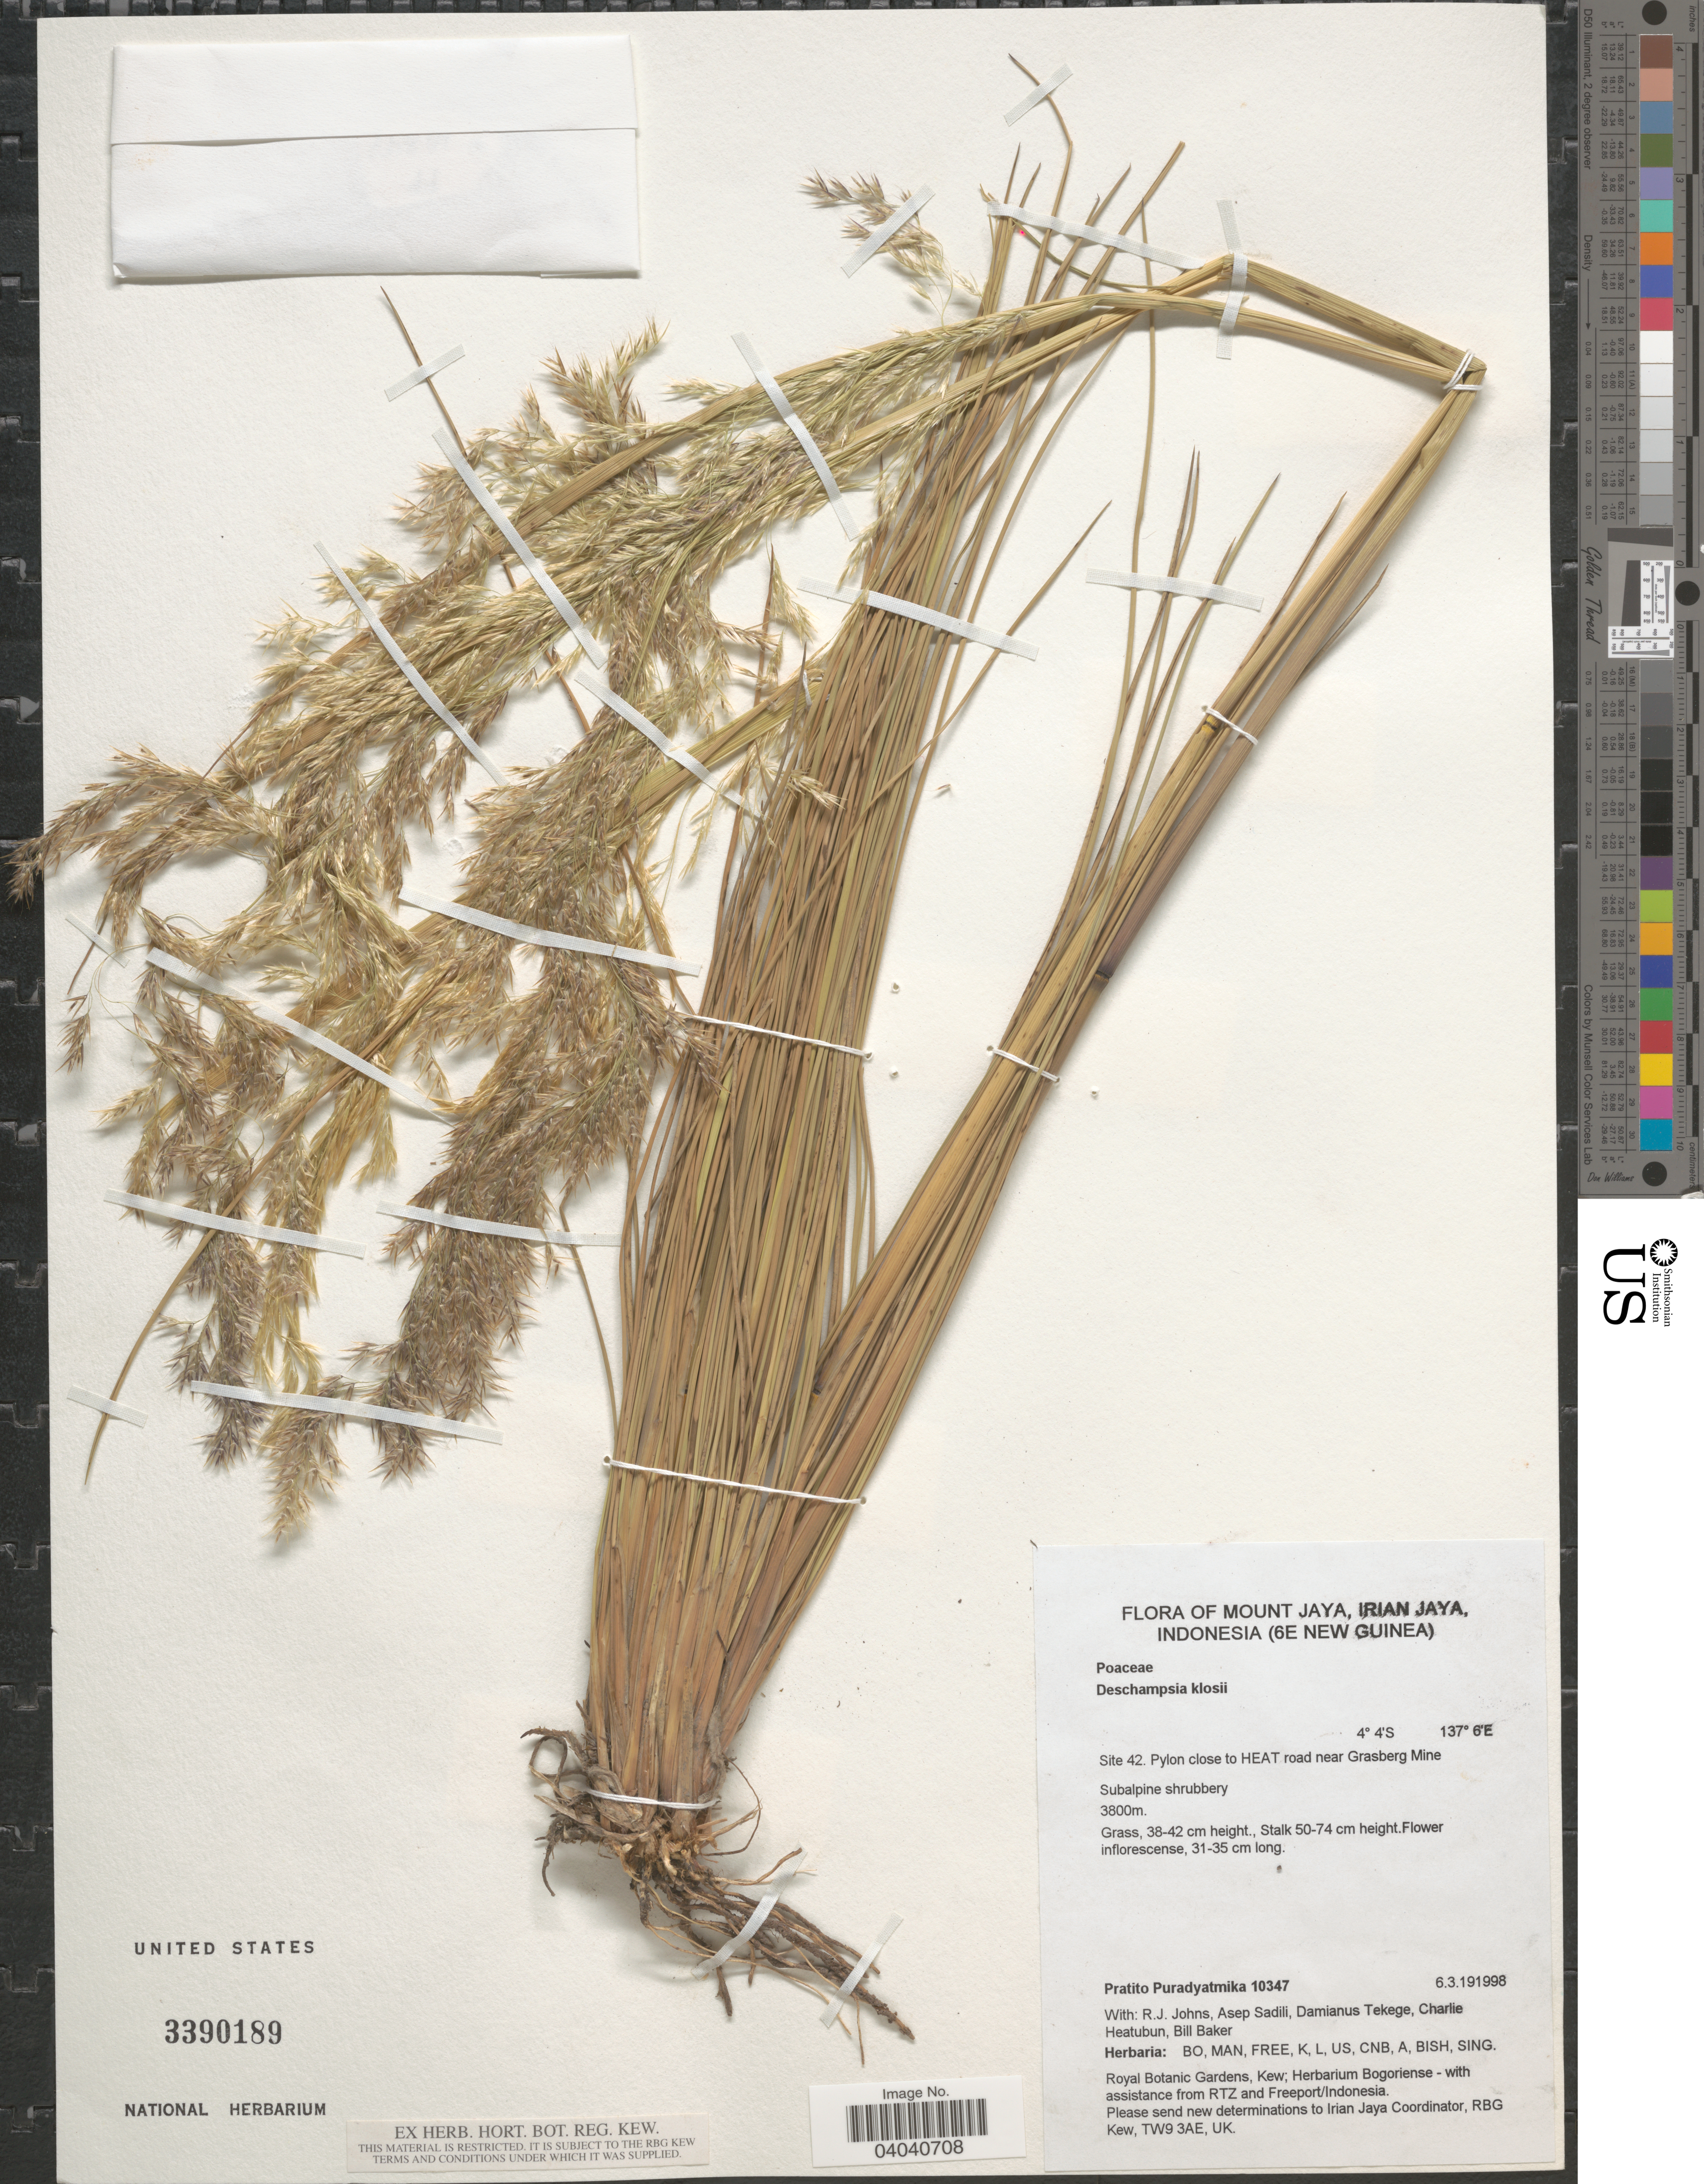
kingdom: Plantae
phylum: Tracheophyta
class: Liliopsida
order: Poales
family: Poaceae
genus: Deschampsia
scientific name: Deschampsia klossii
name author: Ridl.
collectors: P. Puradyatmika, R. Johns, A. Sadili & D. Tekege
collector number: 10347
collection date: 1998-03-06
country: Indonesia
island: New Guinea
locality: Mount Jaya, Irian Jaya, Indonesia (6e New Guinea). Site 42. Pylon close to Heat road near Grasberg Mine. Subalpine shrubbery.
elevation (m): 3800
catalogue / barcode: US 3390189